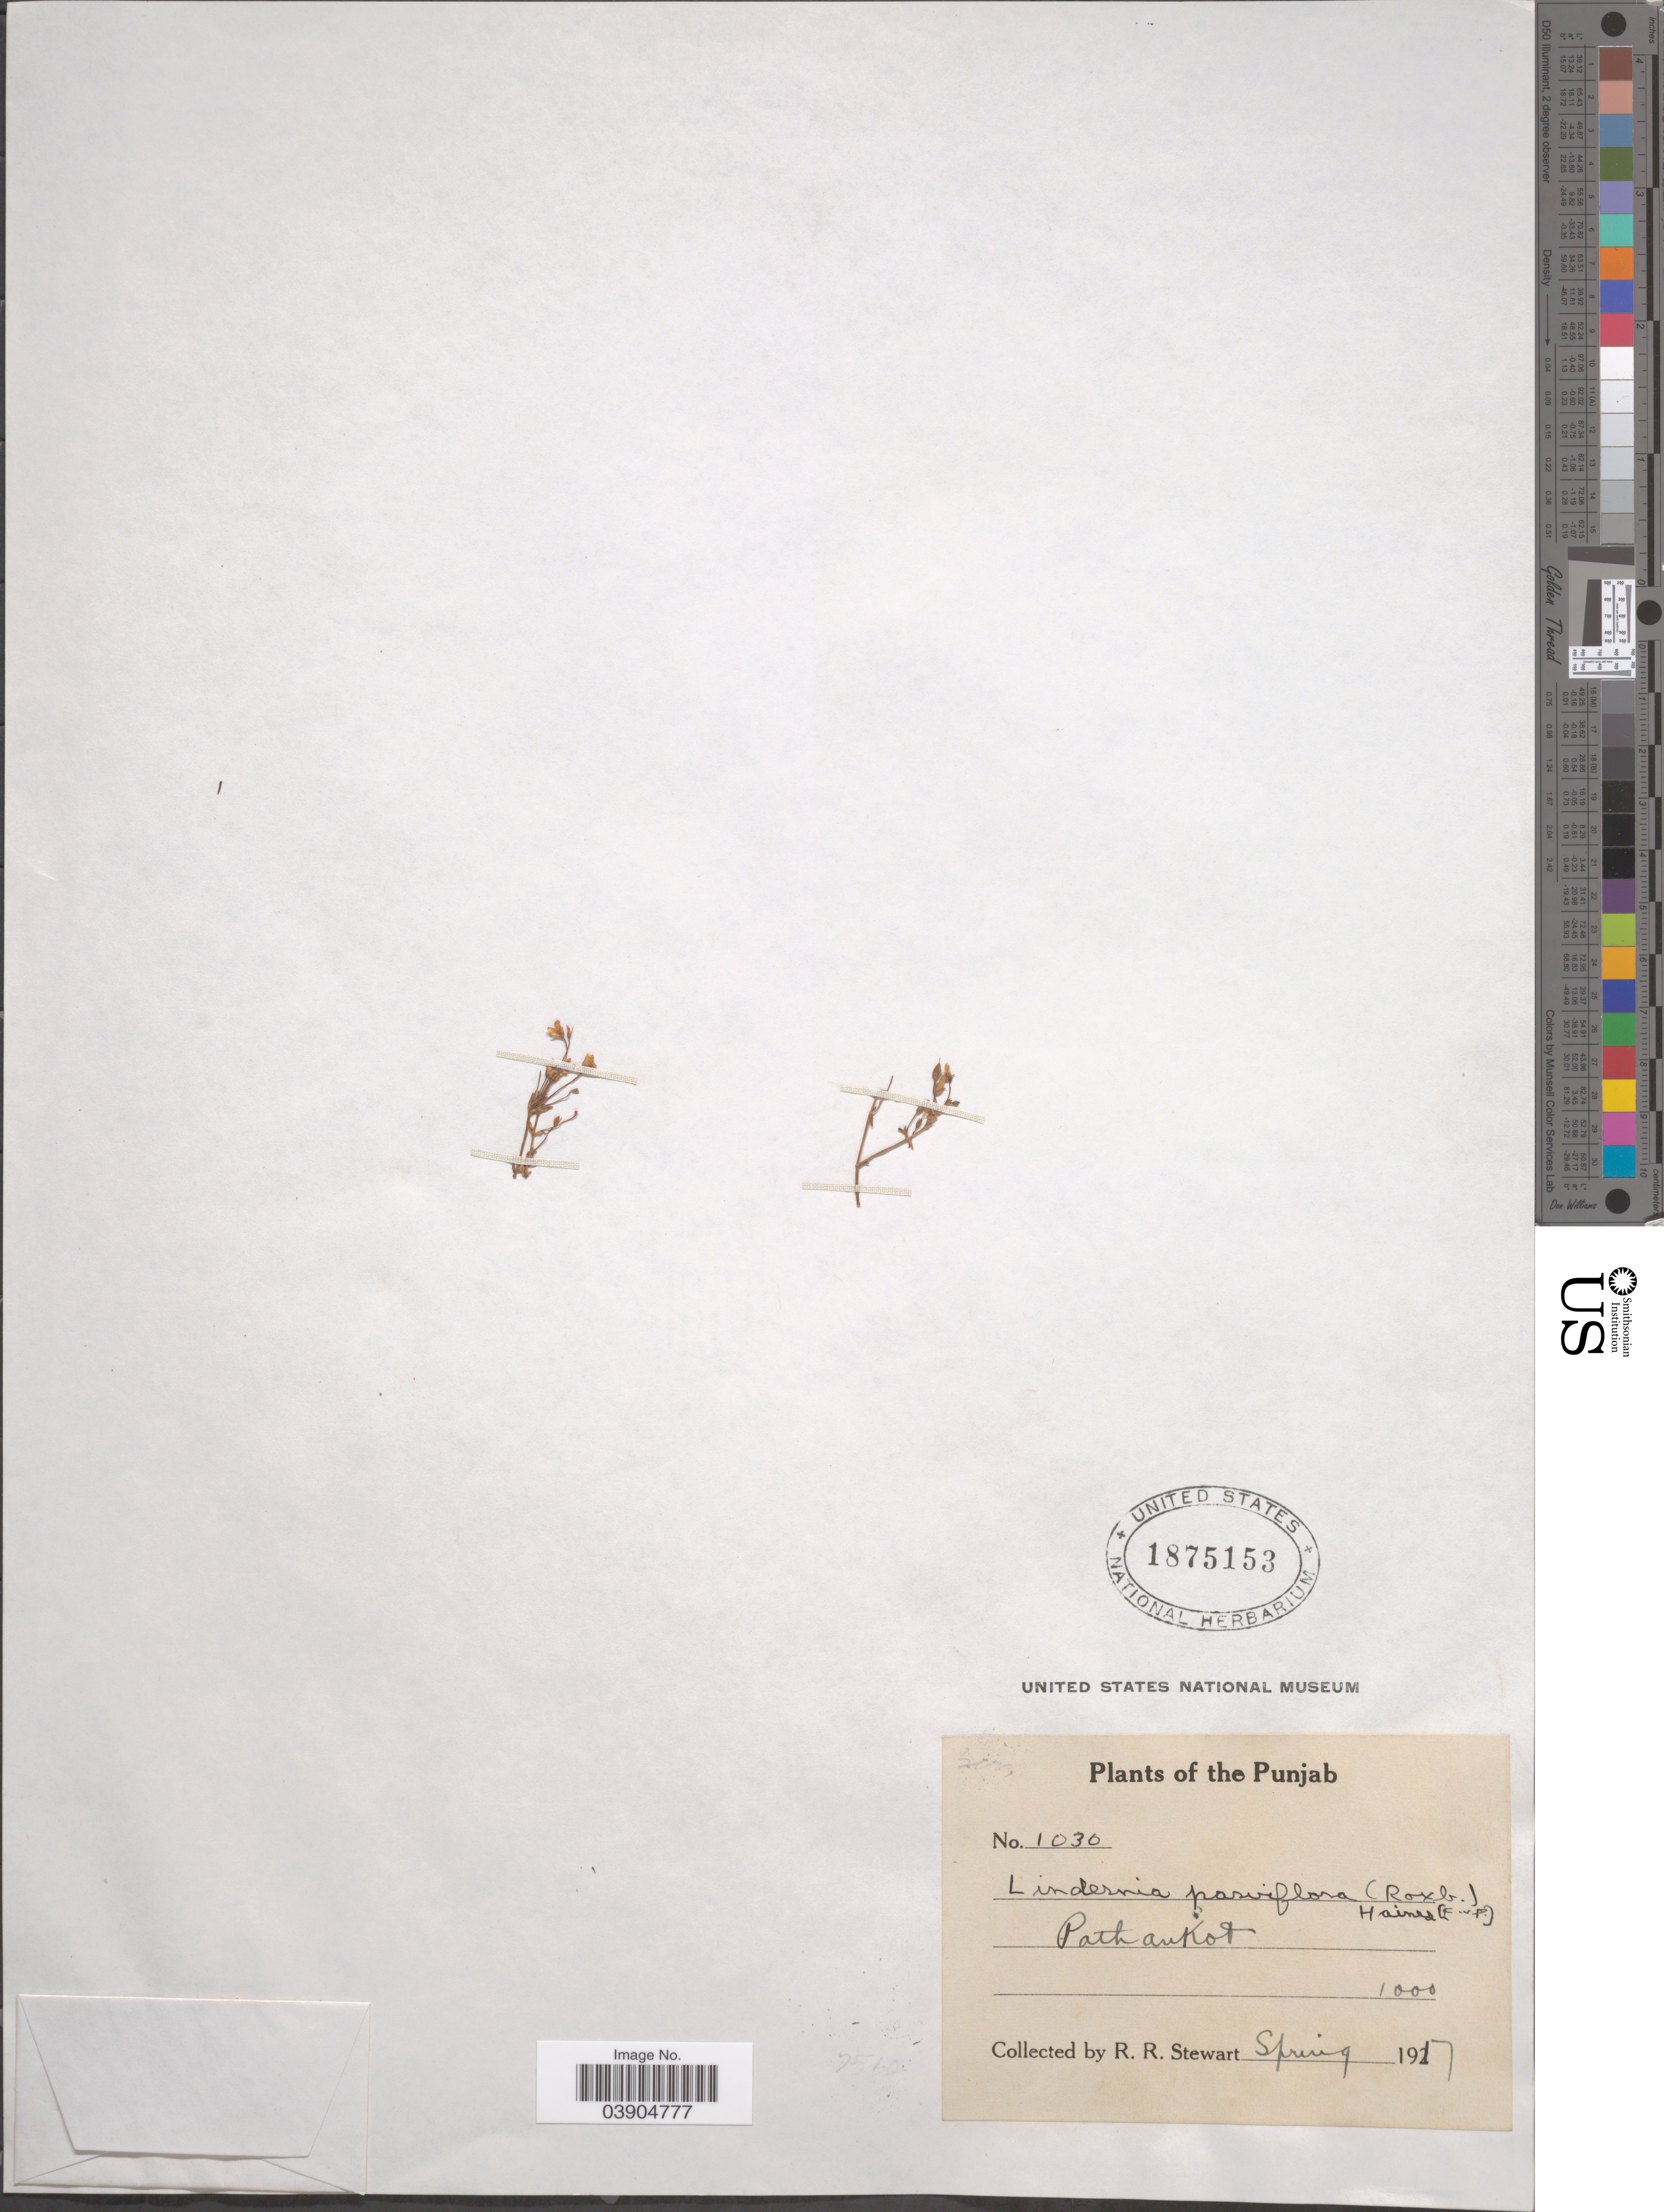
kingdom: Plantae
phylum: Tracheophyta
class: Magnoliopsida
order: Lamiales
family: Linderniaceae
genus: Lindernia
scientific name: Lindernia parviflora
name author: Haines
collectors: R. Stewart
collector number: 1030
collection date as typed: Spring 1917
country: India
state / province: Punjab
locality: Pathankot.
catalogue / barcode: US 1875153